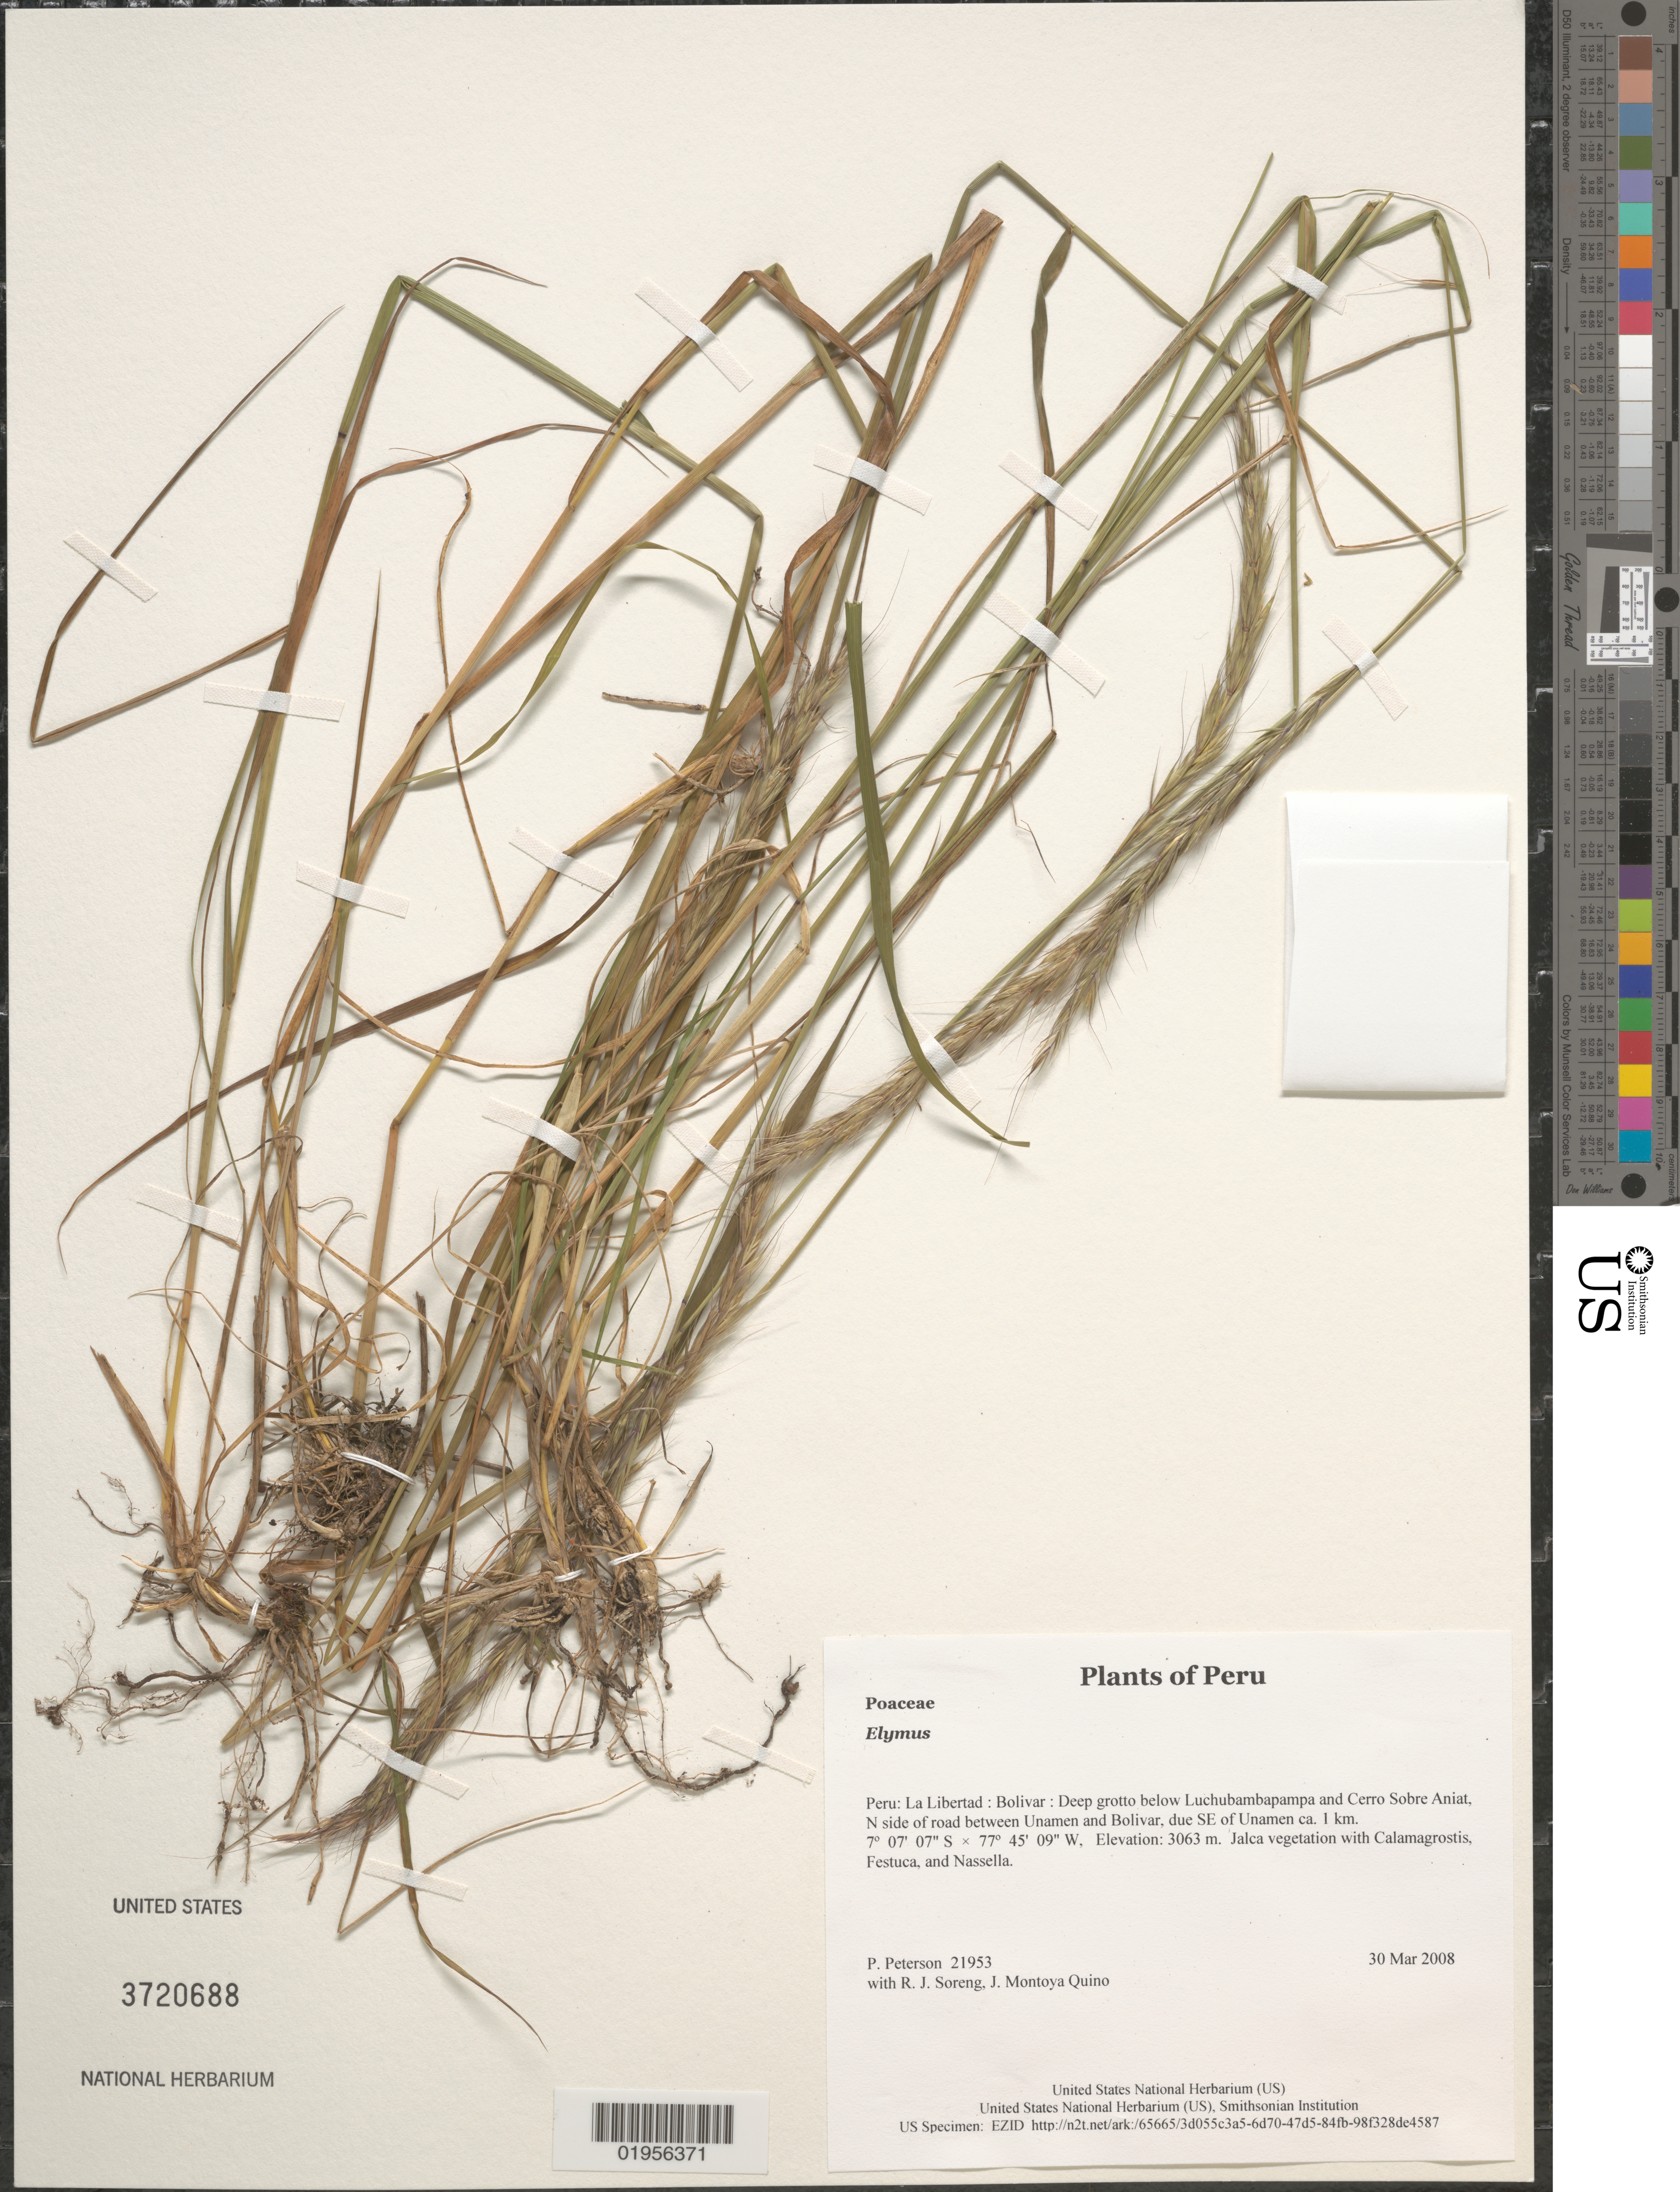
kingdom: Plantae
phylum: Tracheophyta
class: Liliopsida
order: Poales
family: Poaceae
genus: Elymus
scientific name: Elymus sp.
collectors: P. M. Peterson, R. J. Soreng & J. Montoya Quino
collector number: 21953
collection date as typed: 30 Mar 2008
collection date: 2008-03-30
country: Peru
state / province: La Libertad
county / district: Bolívar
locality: Deep grotto below Luchubambapampa and Cerro Sobre Aniat, N side of road between Unamen and Bolivar, due SE of Unamen ca. 1 km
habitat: Jalca vegetation with Calamagrostis, Festuca, and Nassella.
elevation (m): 3063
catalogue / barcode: US 3720688